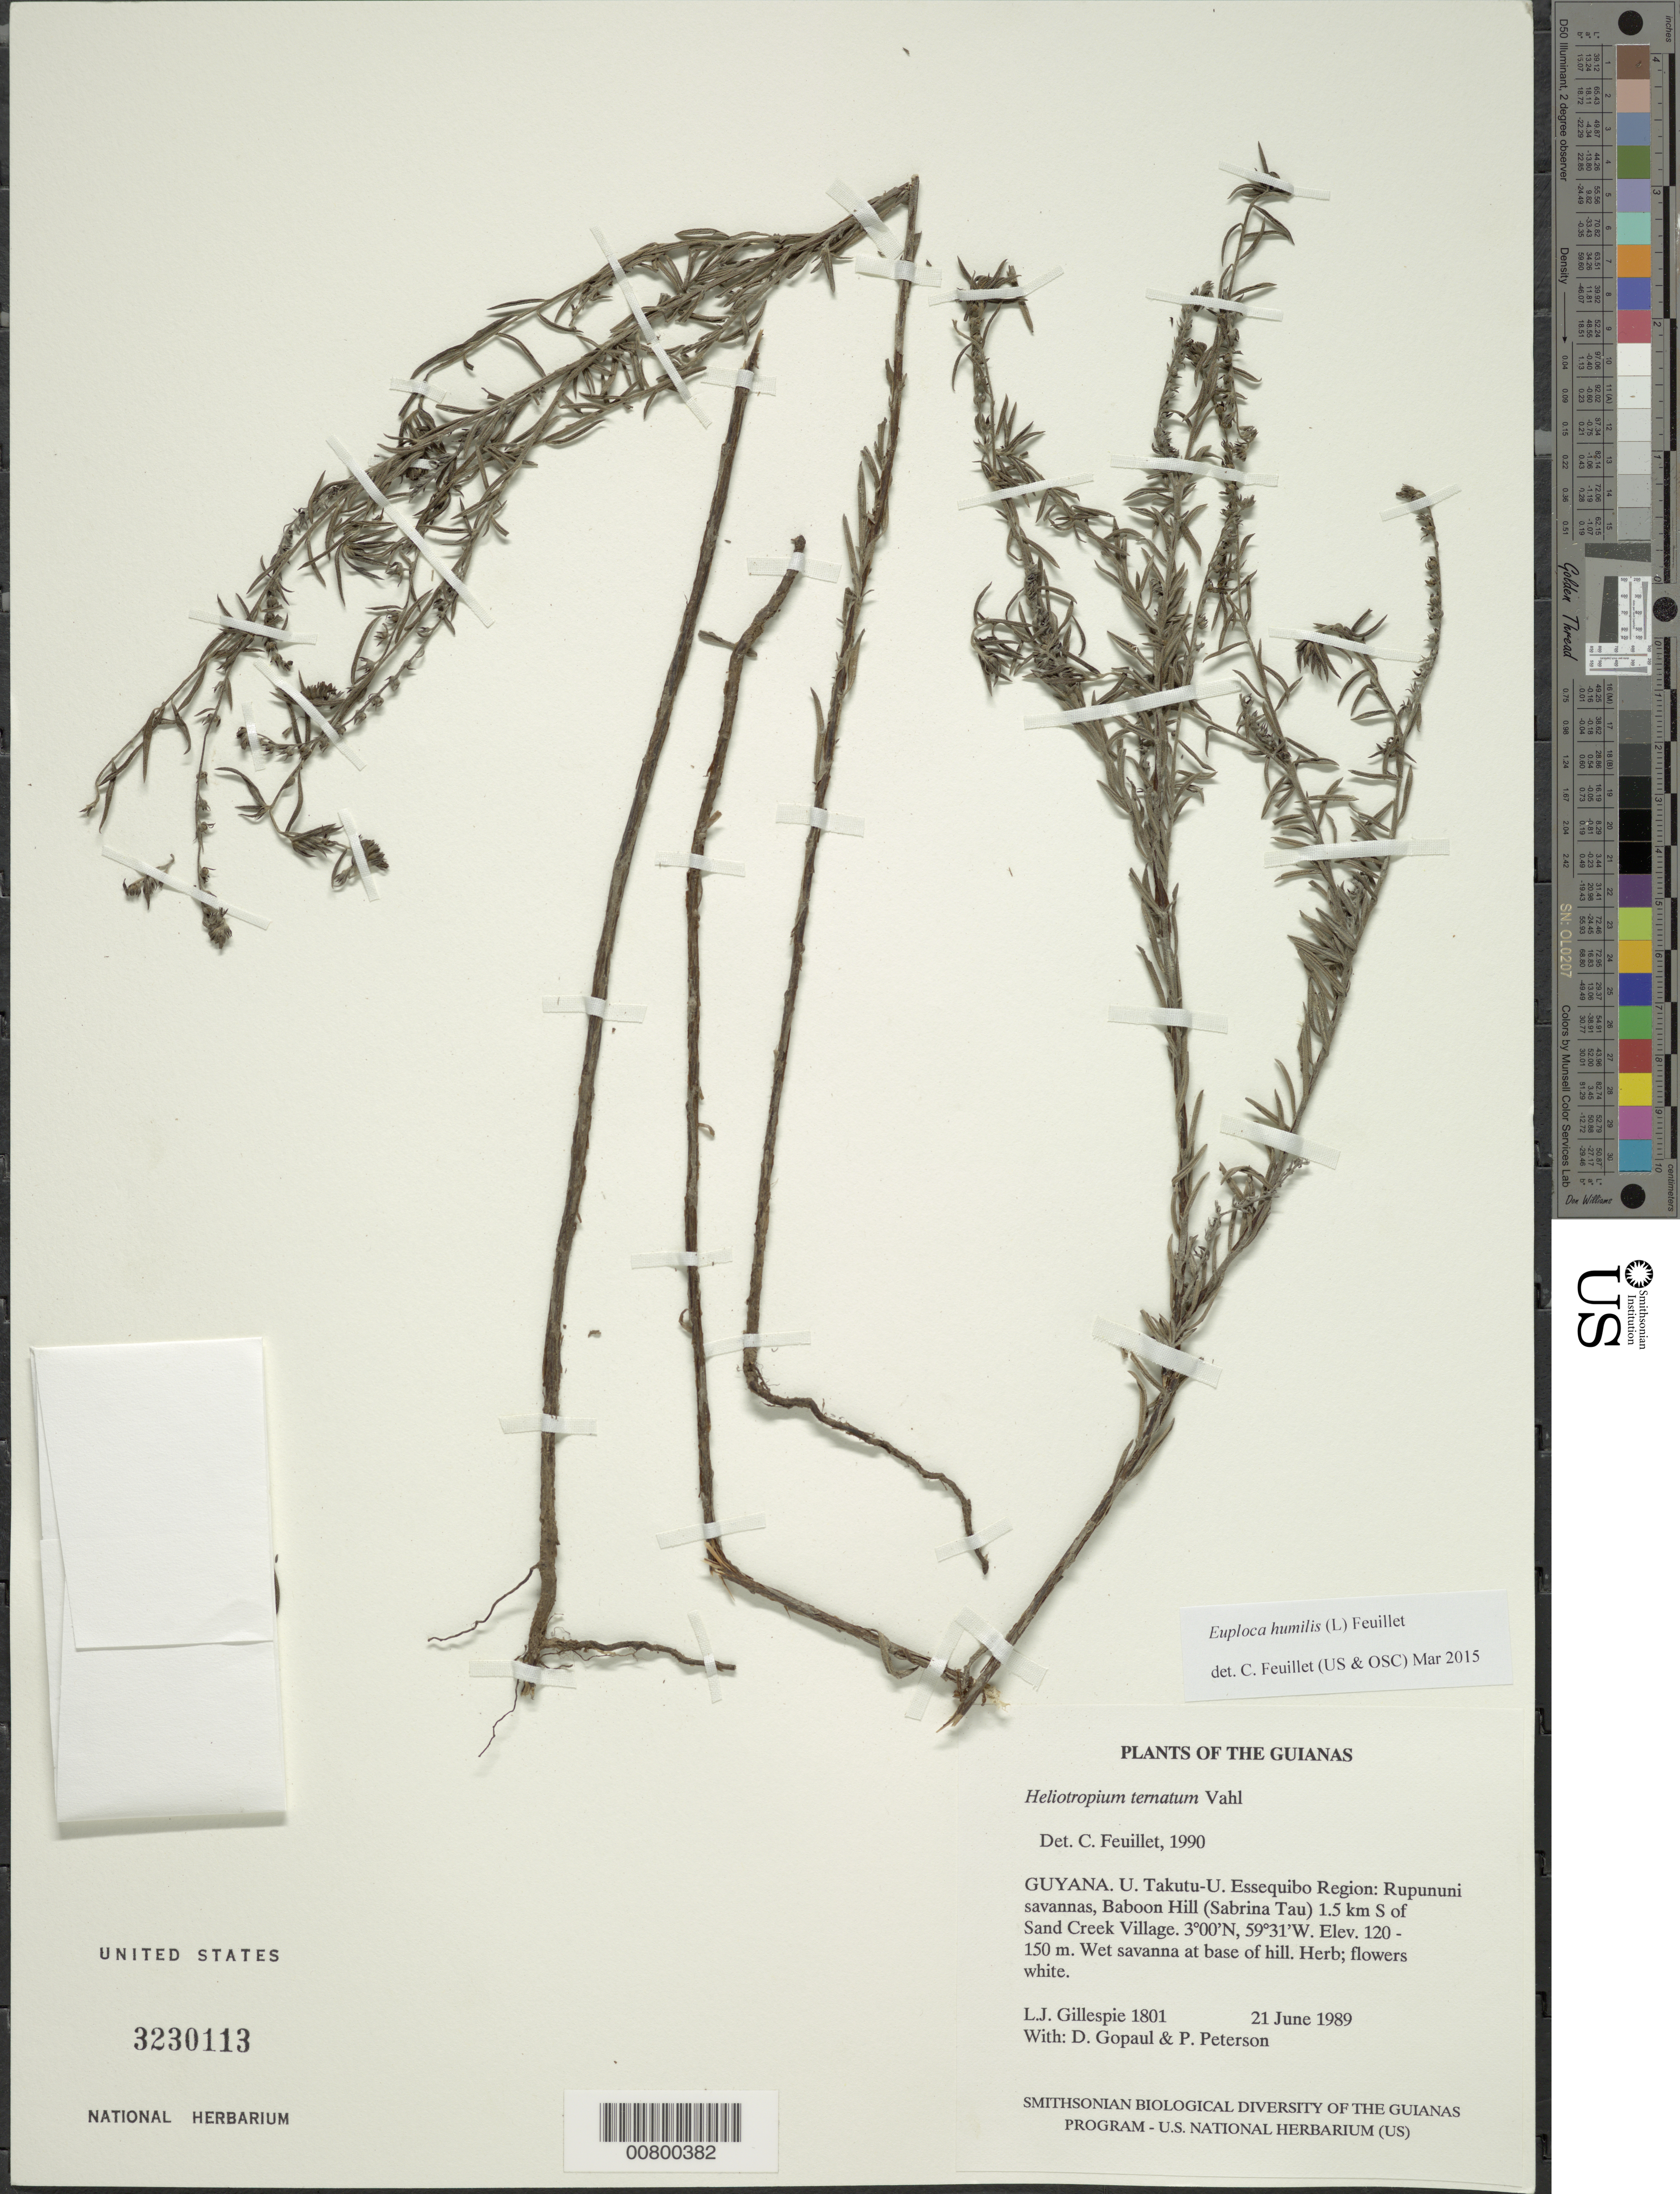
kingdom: Plantae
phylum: Tracheophyta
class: Magnoliopsida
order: Boraginales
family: Heliotropiaceae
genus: Euploca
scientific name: Euploca humilis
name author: (L.) Feuillet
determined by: Feuillet, C.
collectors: L. J. Gillespie, D. Gopaul & P. M. Peterson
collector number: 1801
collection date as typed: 23 June 1989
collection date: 1989-06-23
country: Guyana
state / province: U. Takutu-U. Essequibo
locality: Rupununi savannas, Baboon Hill (Sabrina Tau) 1.5 km S of Sand Creek Village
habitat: Wet savanna at base of hill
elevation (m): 330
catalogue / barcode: US 3230113